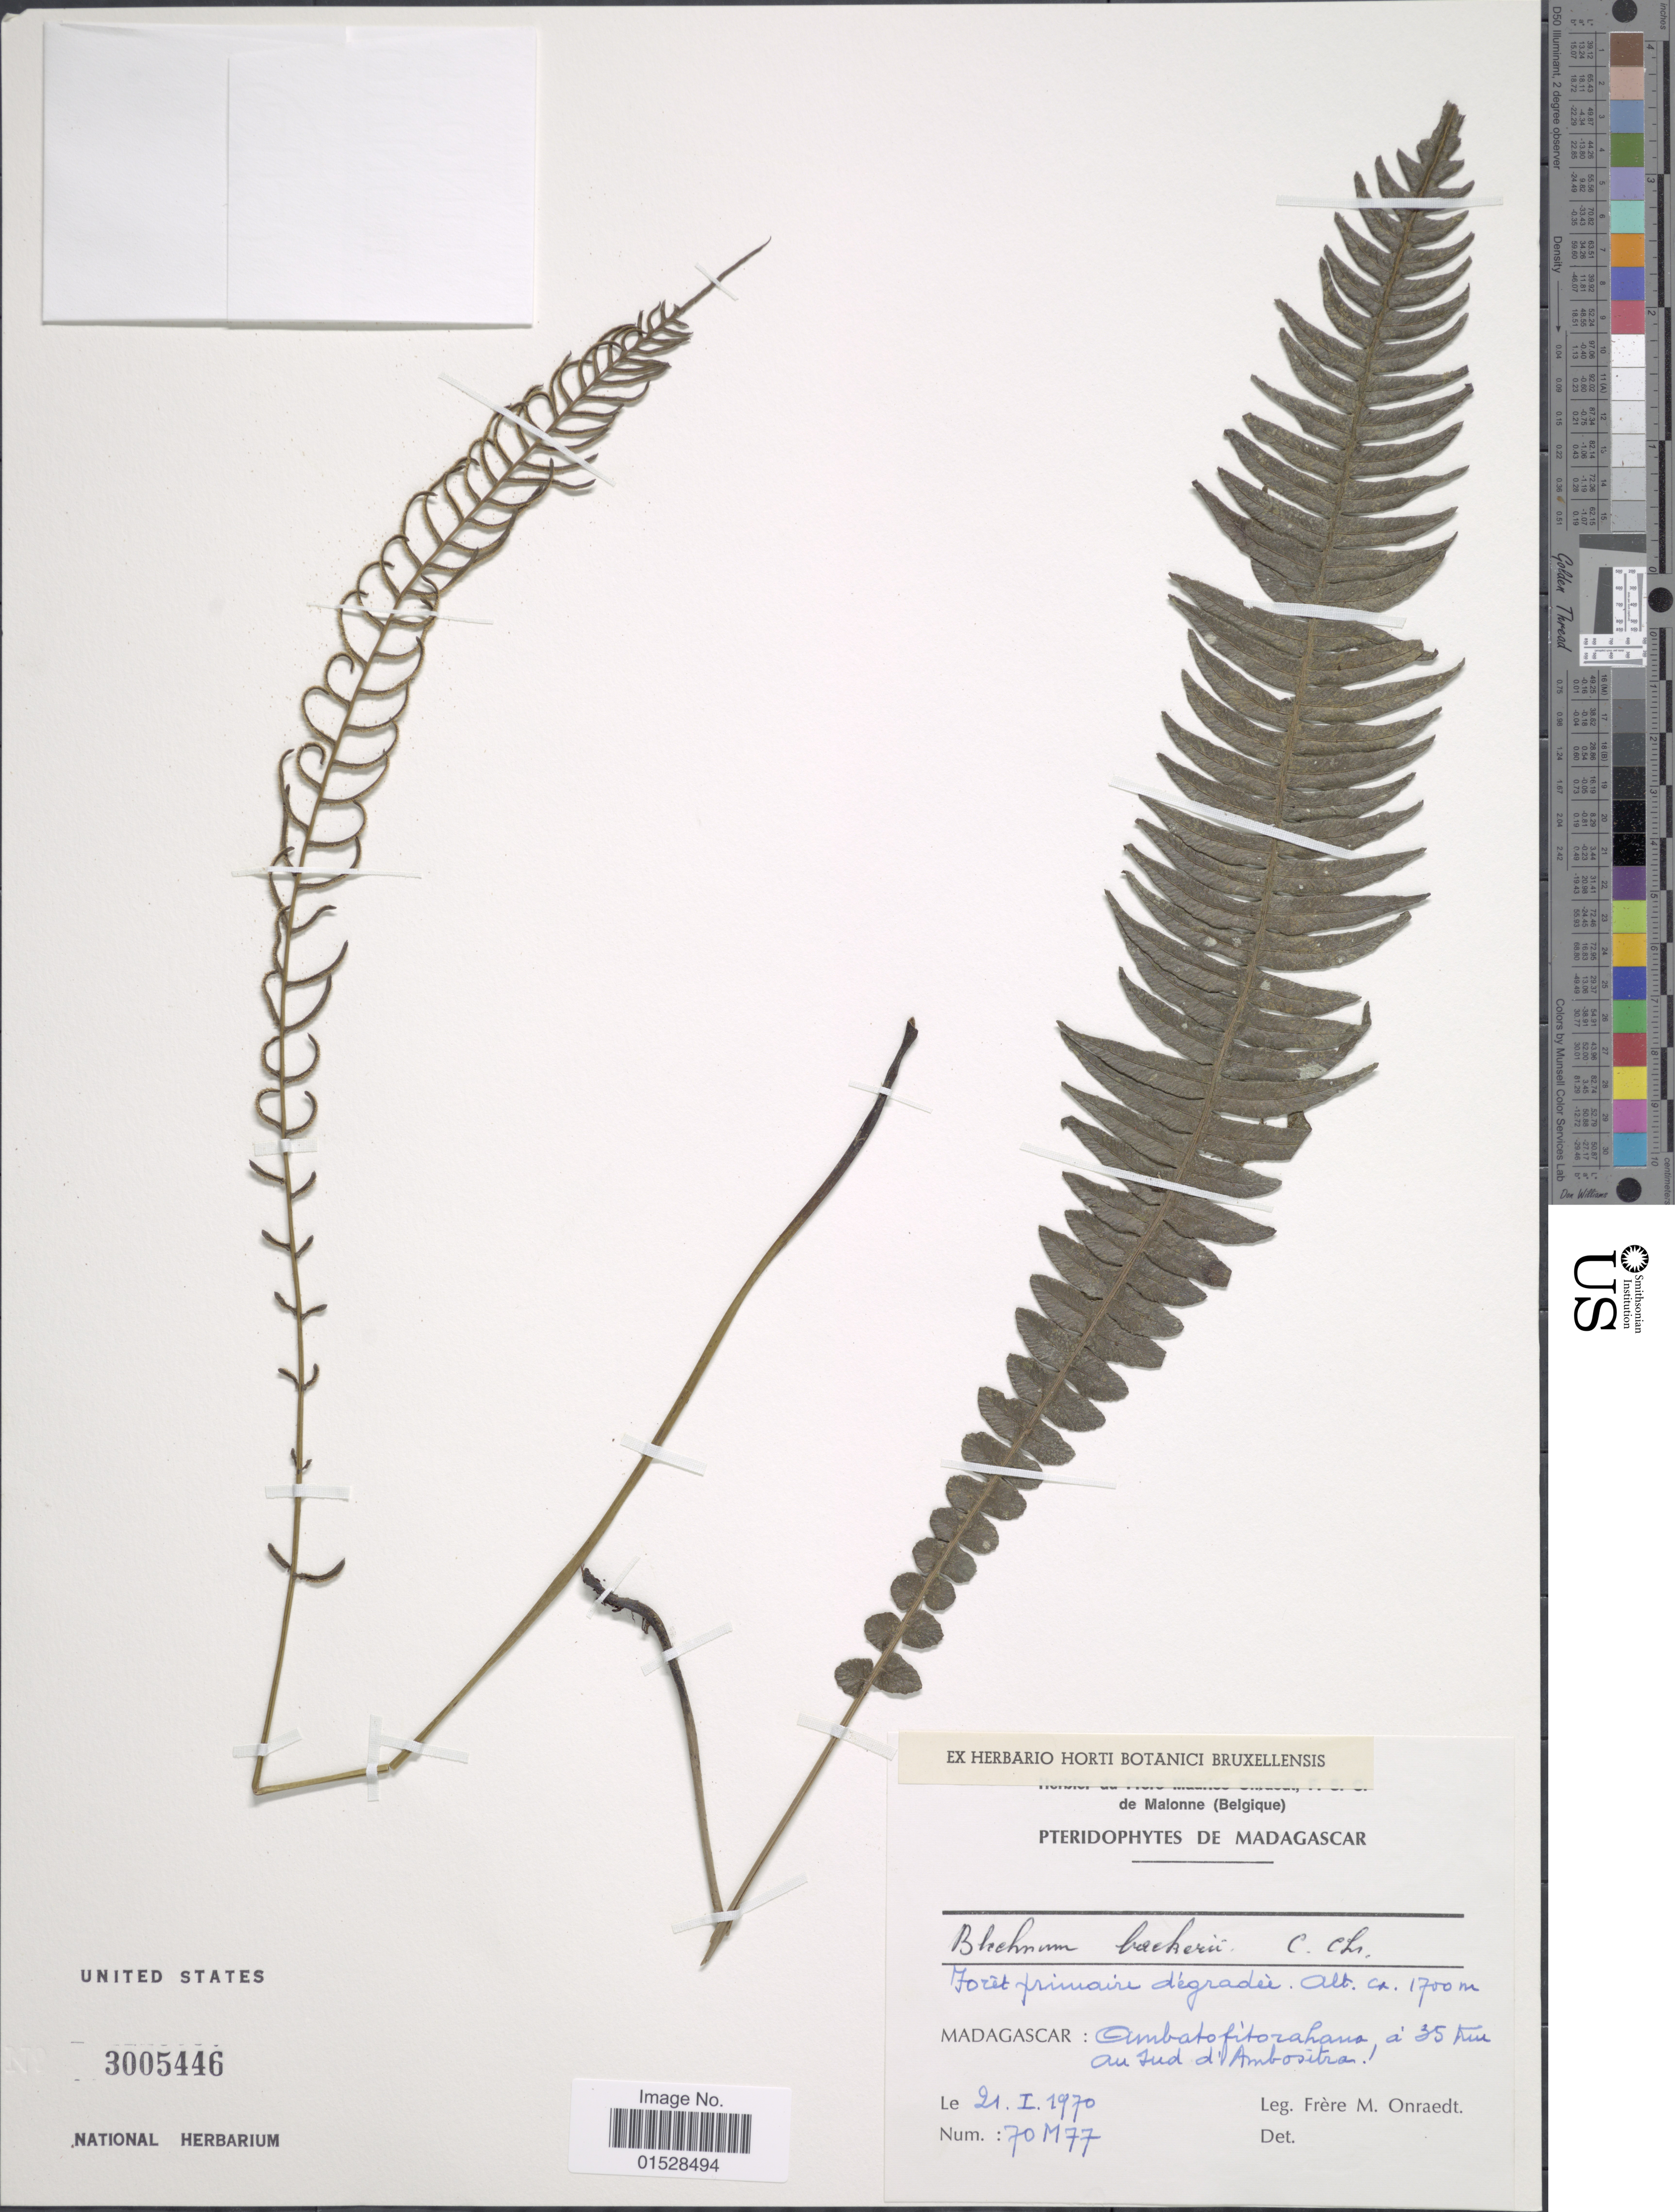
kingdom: Plantae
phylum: Tracheophyta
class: Polypodiopsida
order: Polypodiales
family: Blechnaceae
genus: Blechnum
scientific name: Blechnum bakeri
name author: C. Chr.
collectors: F. Onraedt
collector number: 70M77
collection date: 1970-01-21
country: Madagascar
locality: Ambatofitorahana, a 35 km au dus d'Ambositra.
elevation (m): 1700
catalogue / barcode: US 3005446